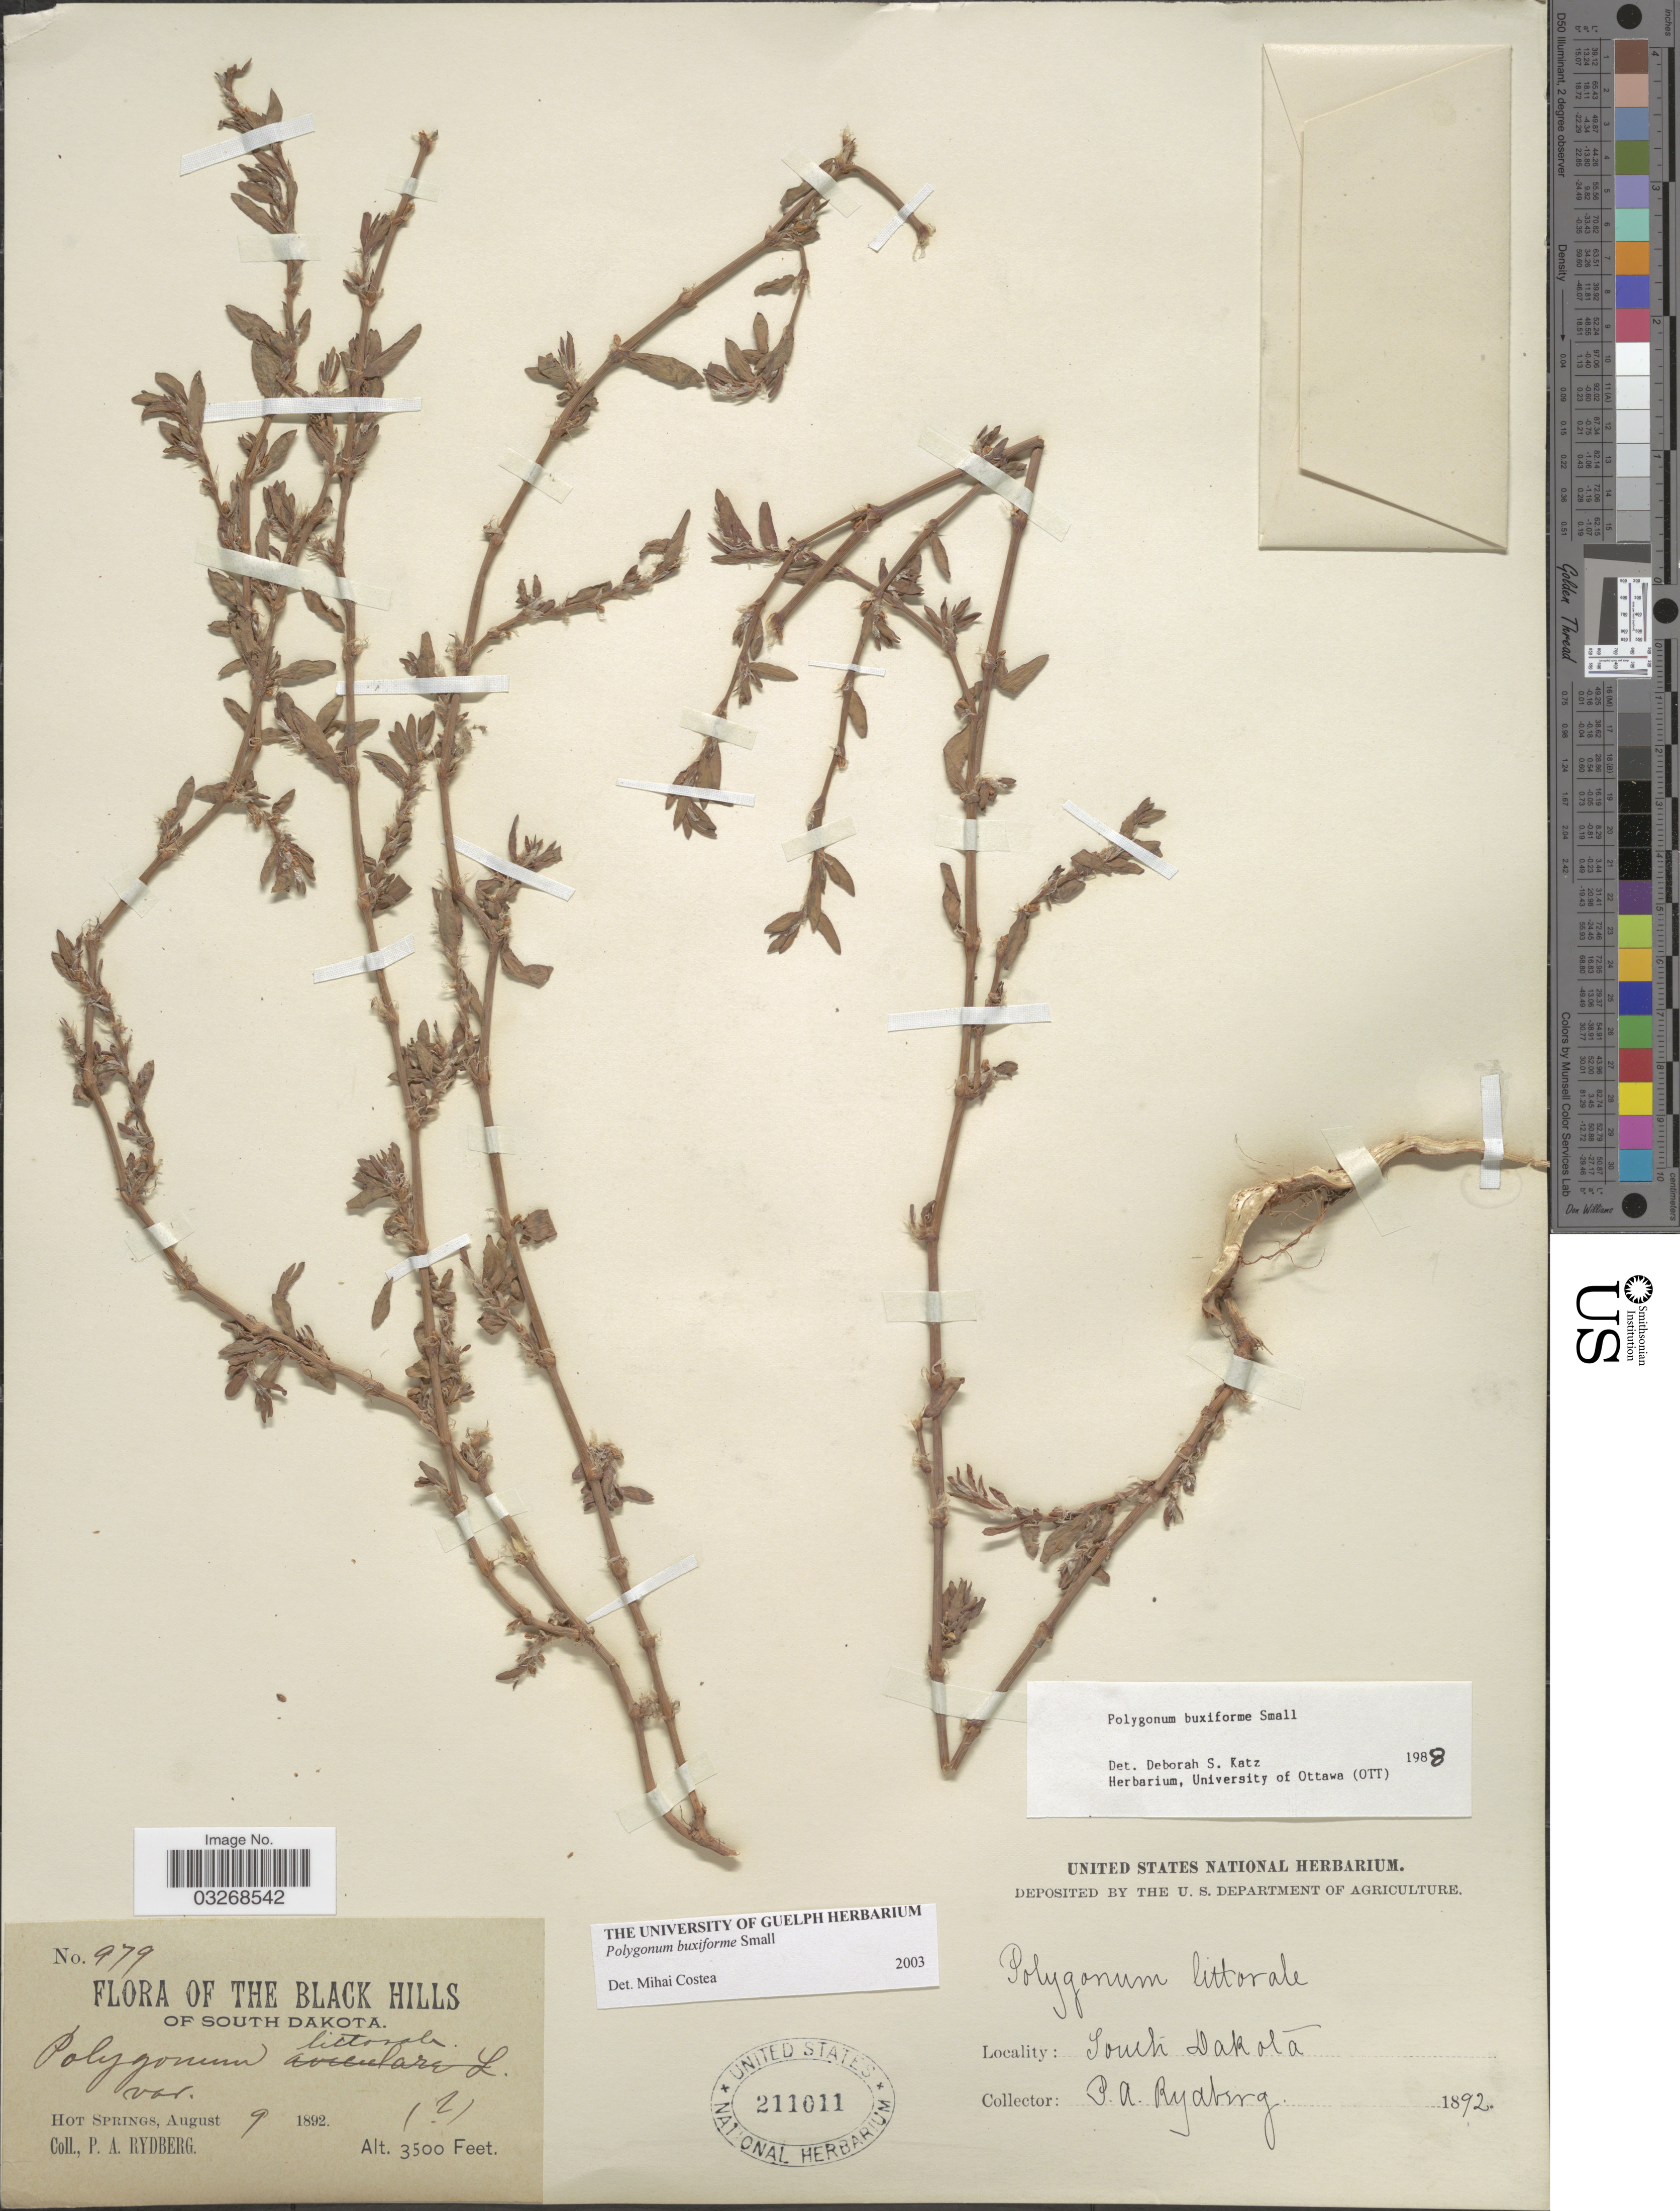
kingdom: Plantae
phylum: Tracheophyta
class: Magnoliopsida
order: Caryophyllales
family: Polygonaceae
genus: Polygonum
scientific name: Polygonum buxiforme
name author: Small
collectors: P. A. Rydberg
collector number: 979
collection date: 1892-08-09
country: United States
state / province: South Dakota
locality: The Black Hills of South Dakota. Hot Springs.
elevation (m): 1067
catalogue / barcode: US 211011